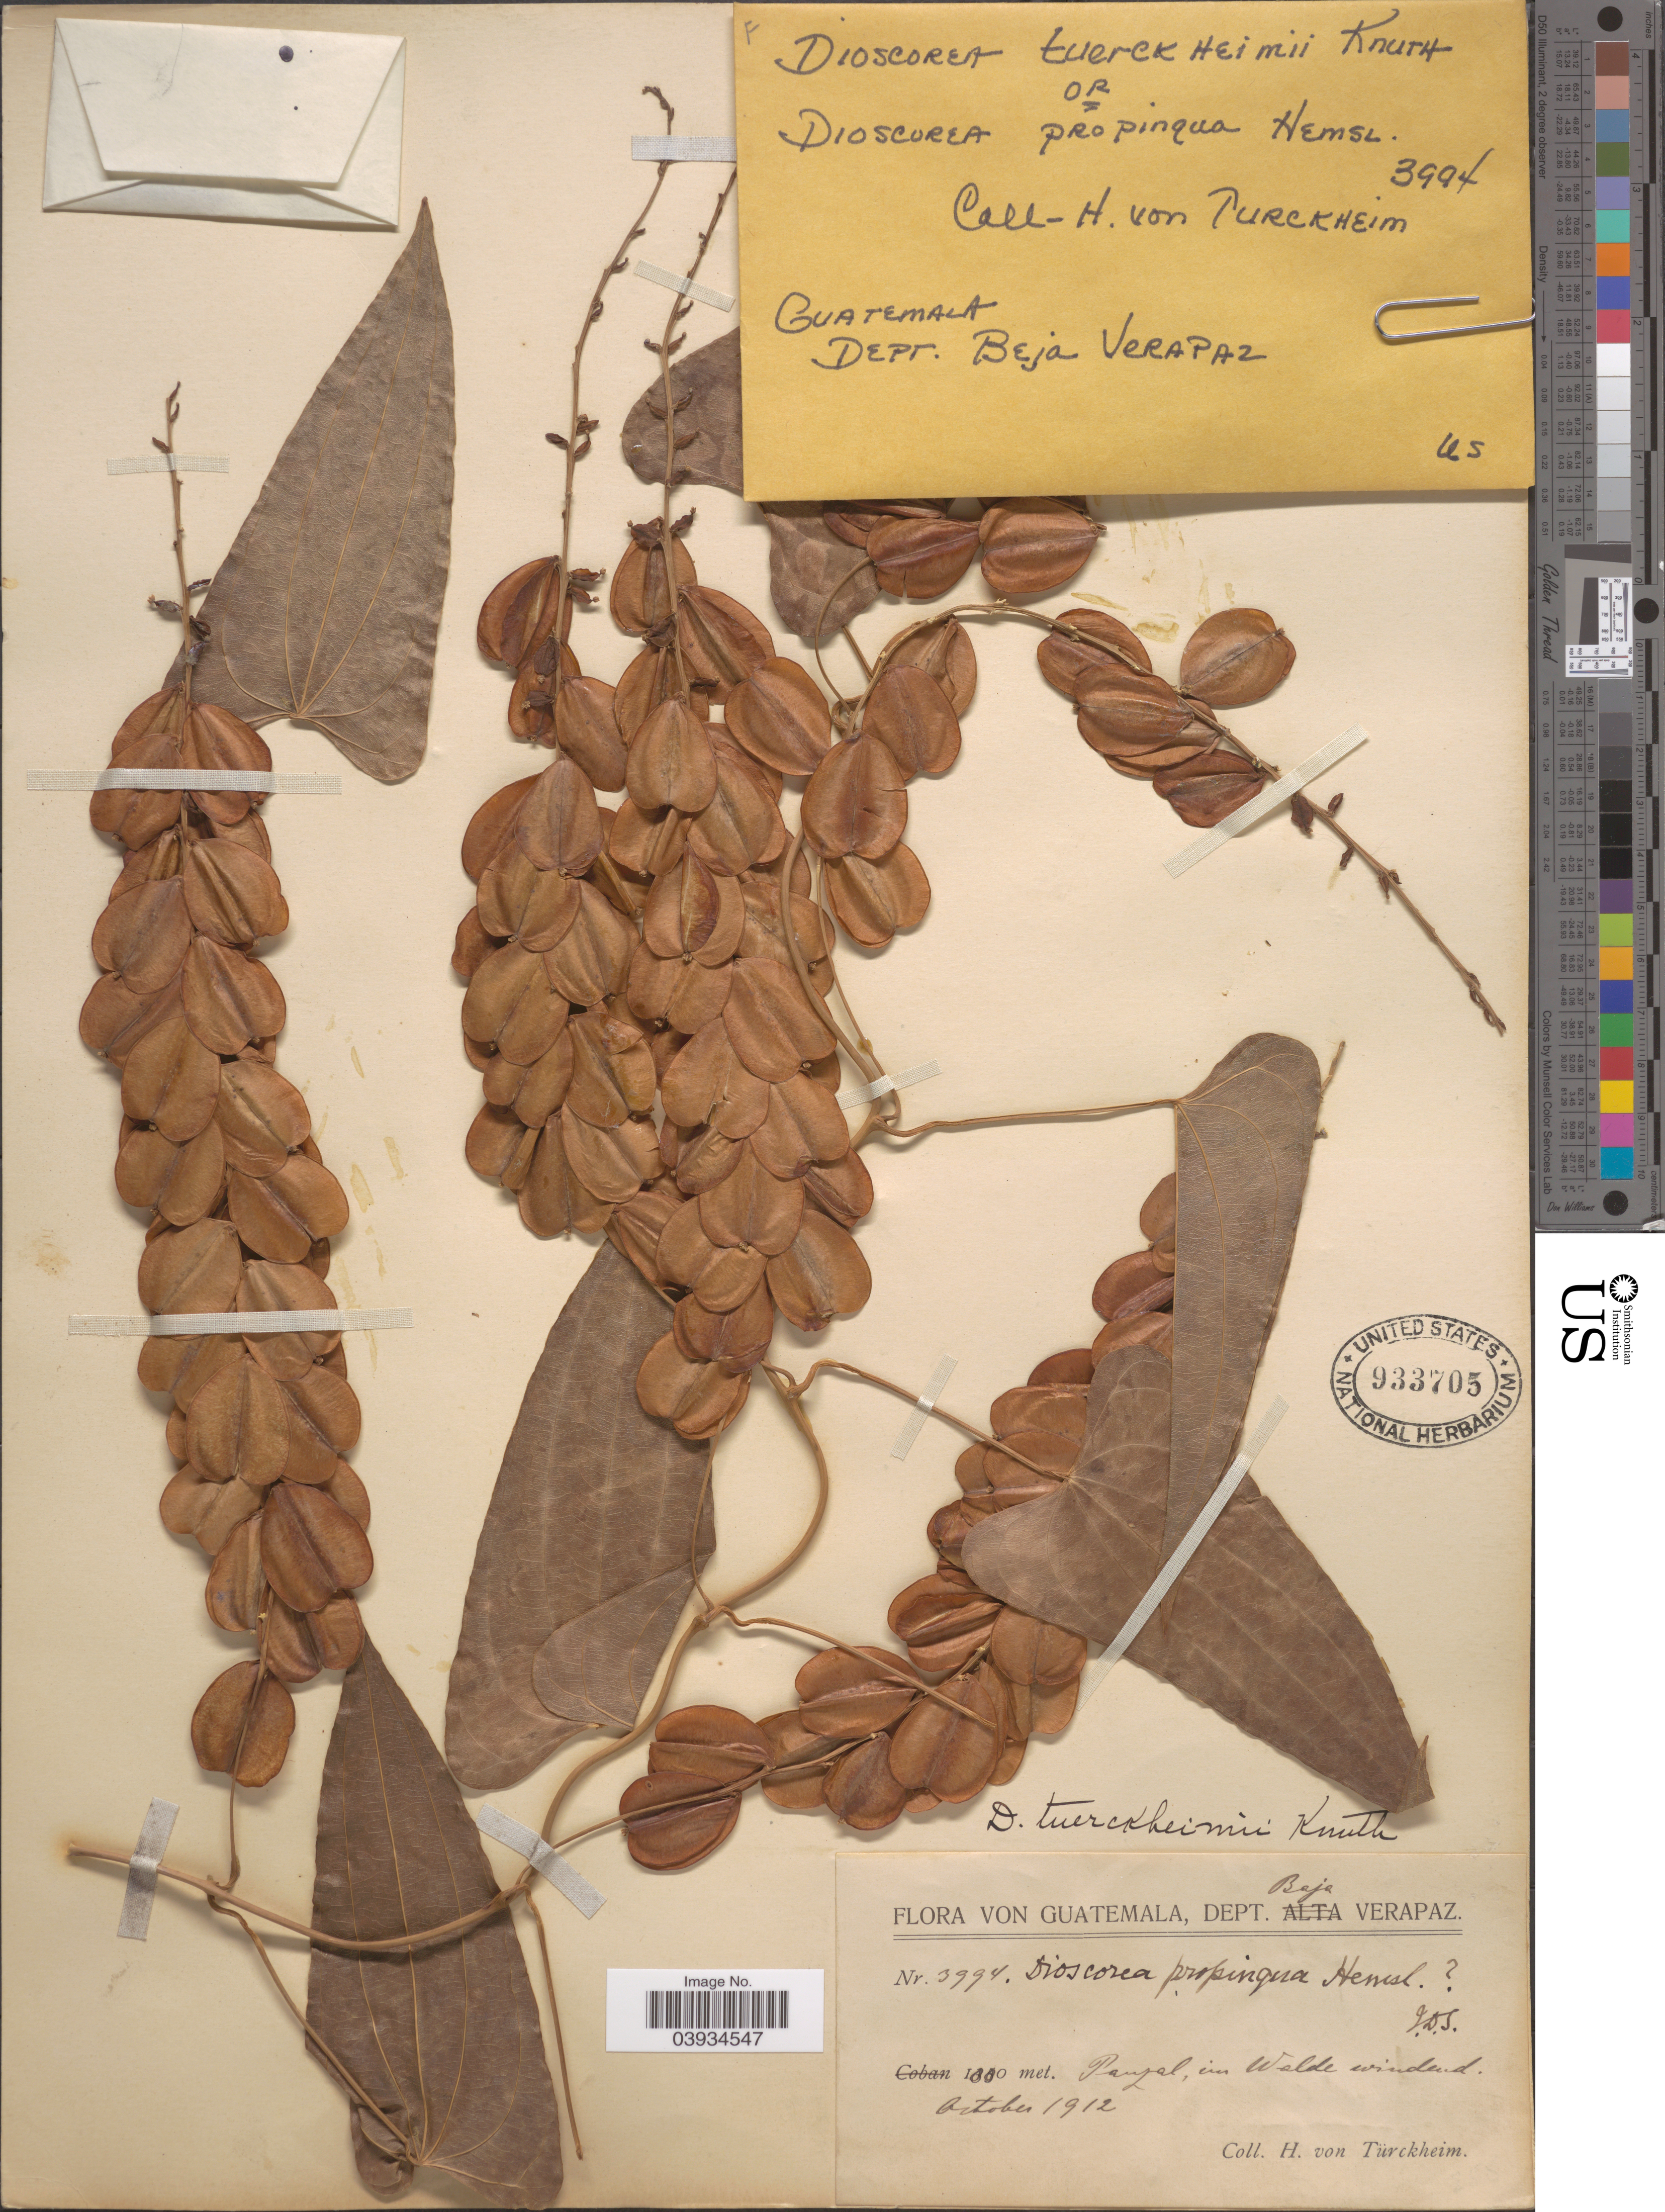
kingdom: Plantae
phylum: Tracheophyta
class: Liliopsida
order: Dioscoreales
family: Dioscoreaceae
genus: Dioscorea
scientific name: Dioscorea floribunda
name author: M. Martens & Galeotti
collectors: H. von Türckheim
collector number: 3994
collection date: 1912-10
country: Guatemala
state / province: Baja Verapaz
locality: Dept. Baja Verapaz. Panzal, in Wolde windend.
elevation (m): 1000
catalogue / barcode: US 933705